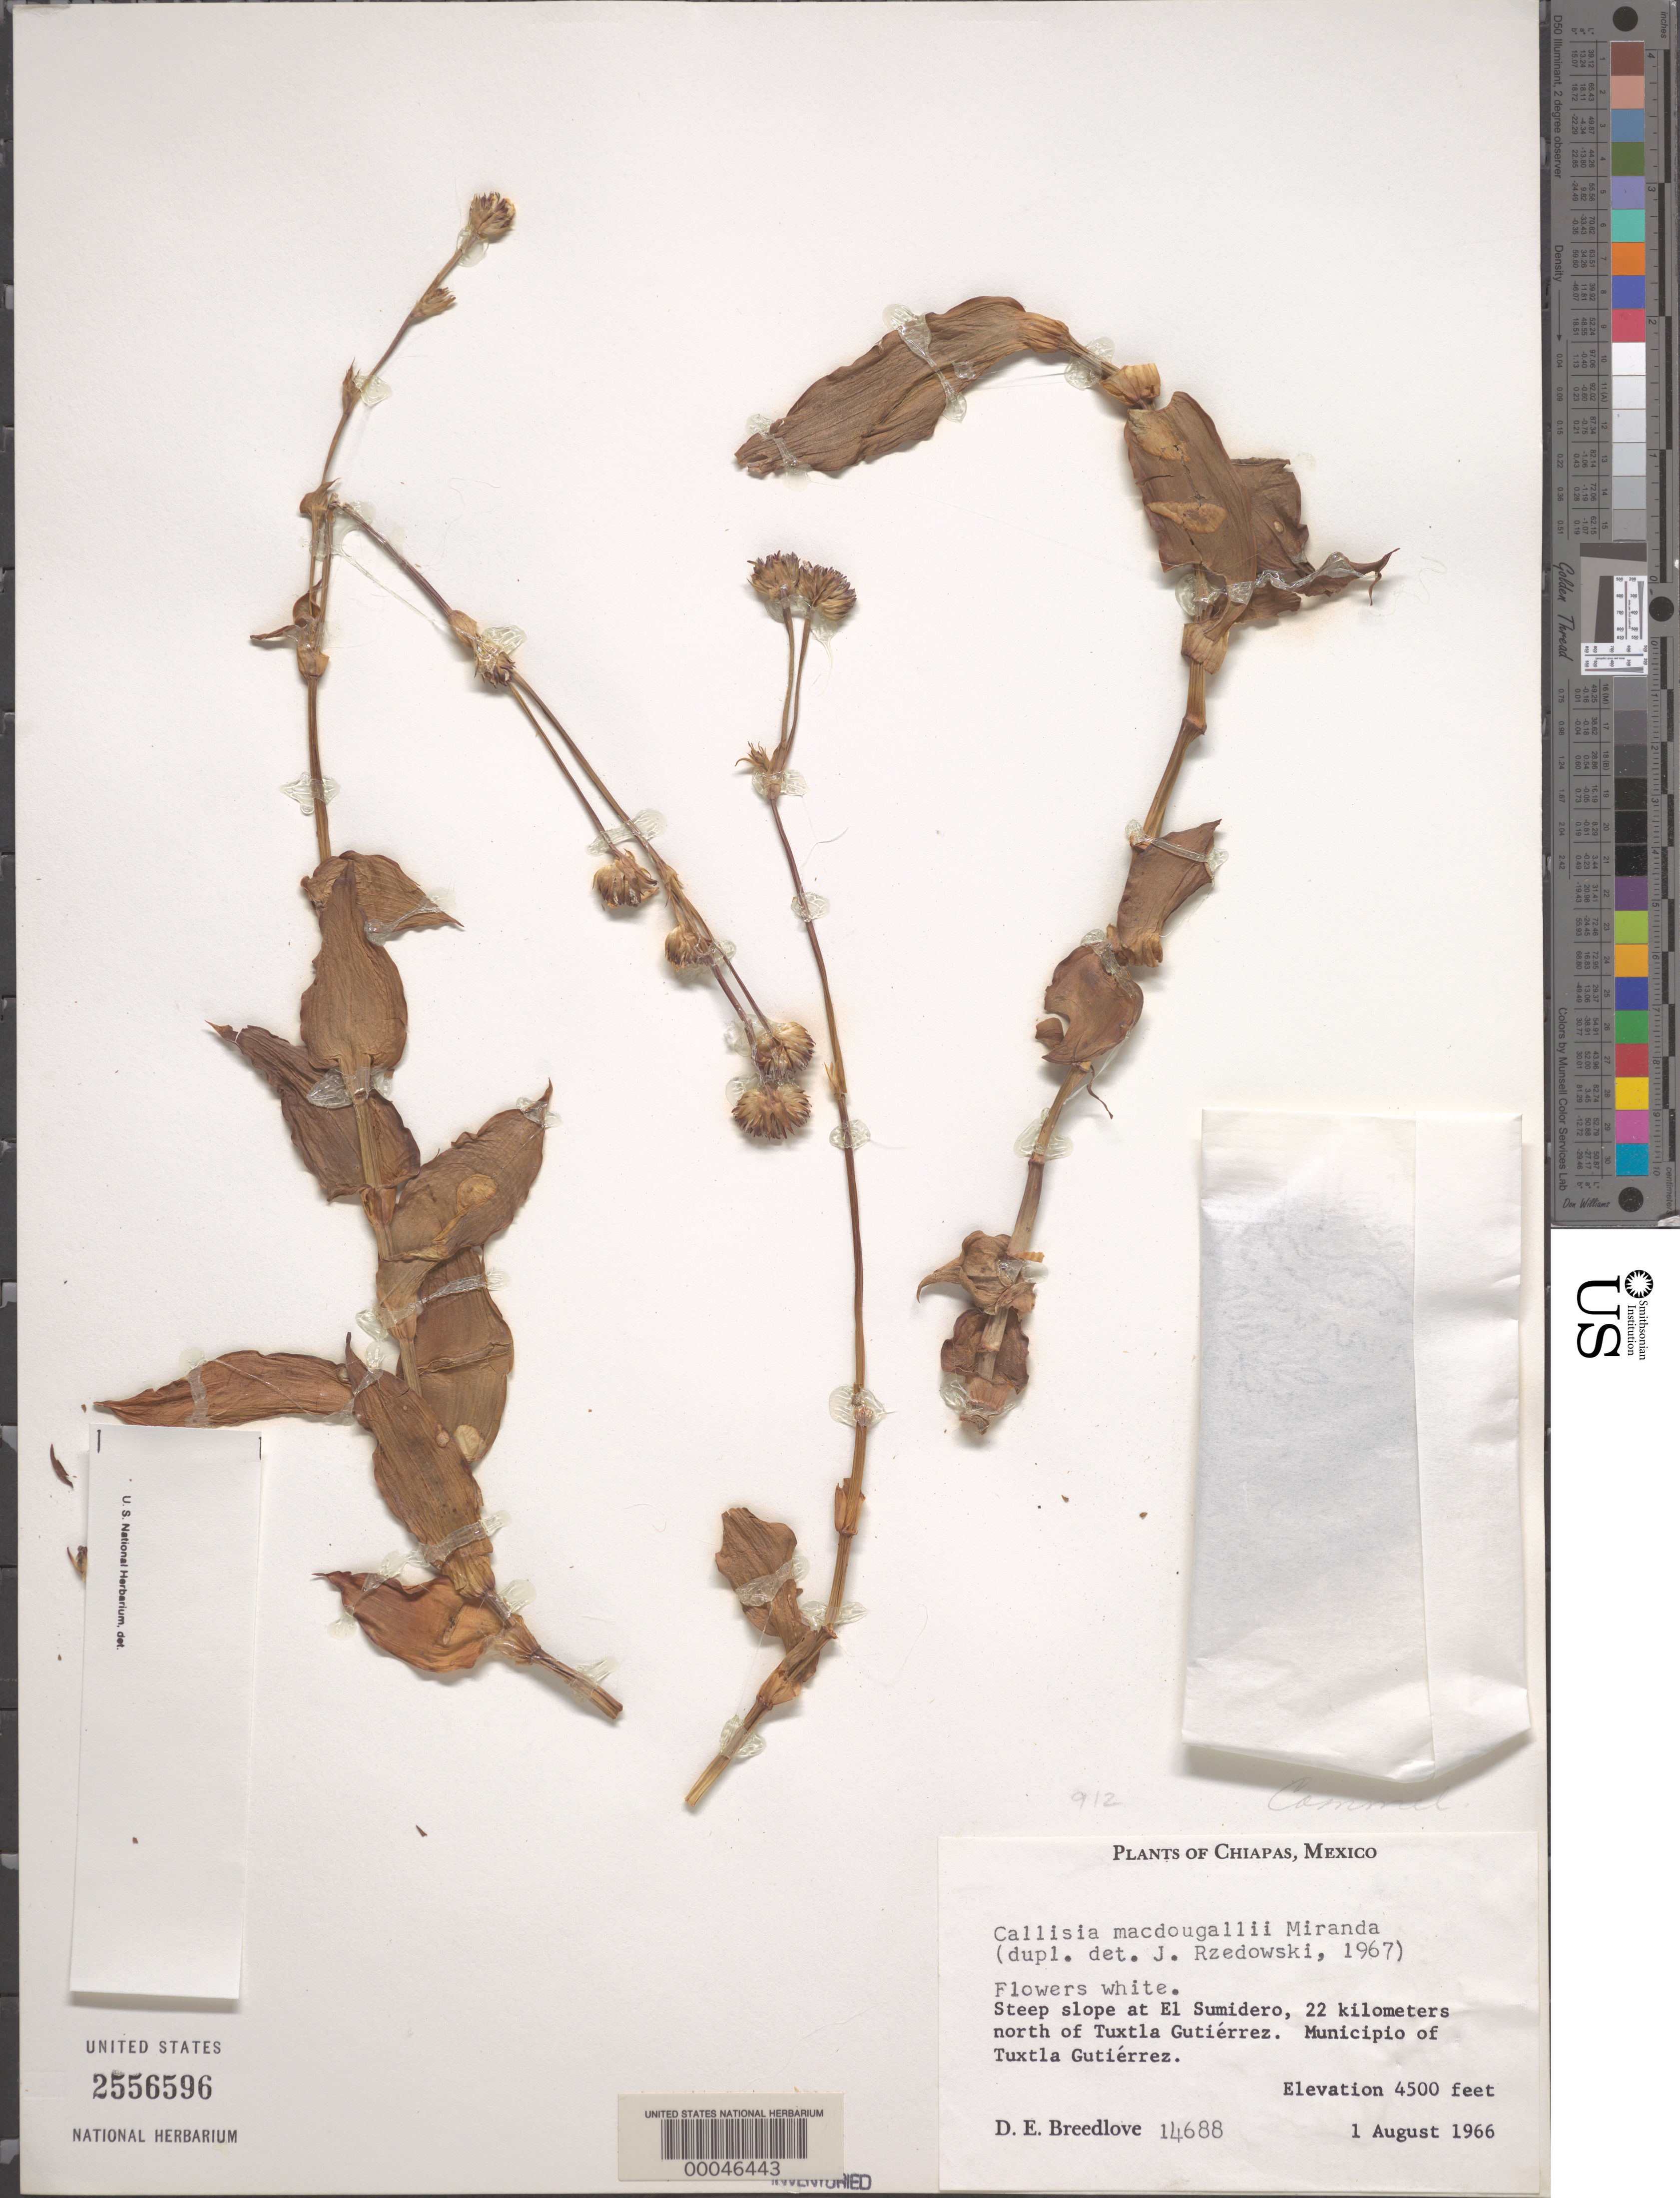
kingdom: Plantae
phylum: Tracheophyta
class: Liliopsida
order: Commelinales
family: Commelinaceae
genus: Callisia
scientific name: Callisia macdougallii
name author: Miranda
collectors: D. E. Breedlove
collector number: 14688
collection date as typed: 01 Aug 1966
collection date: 1966-08-01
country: Mexico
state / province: Chiapas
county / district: Tuxtla Gutiérrez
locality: El Sumidero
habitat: Steep slope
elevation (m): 1373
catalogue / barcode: US 2556596